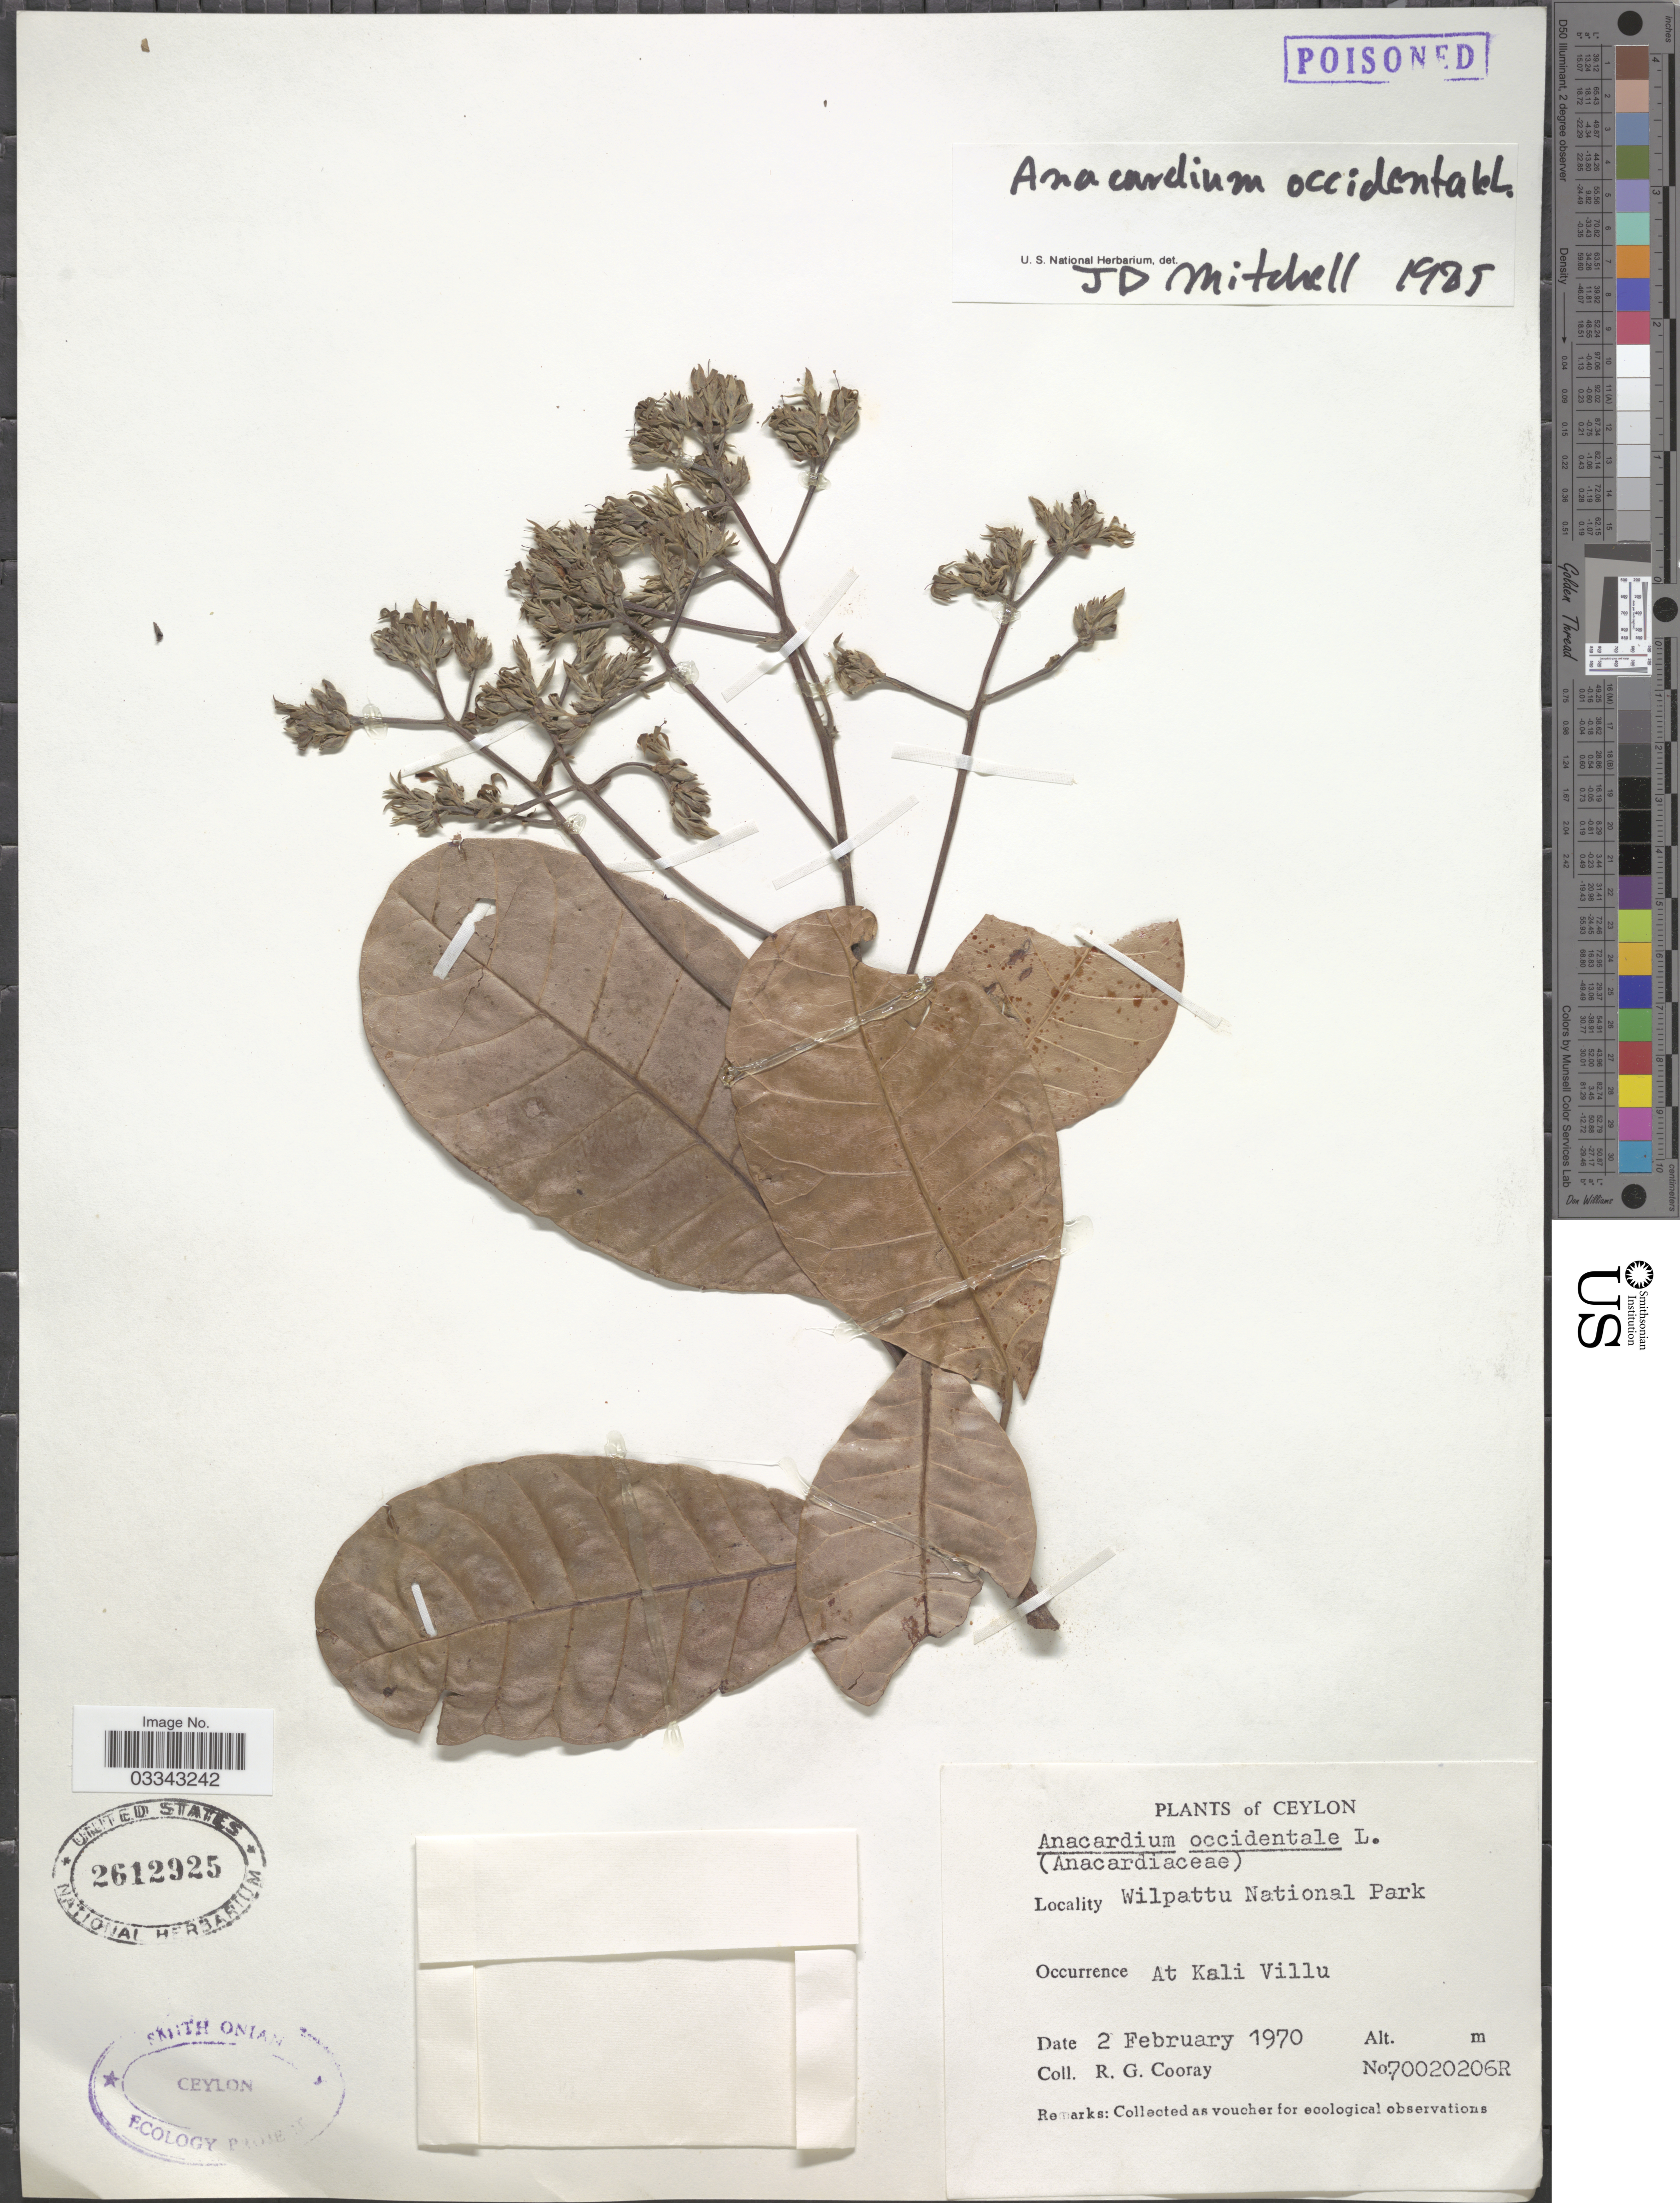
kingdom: Plantae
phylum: Tracheophyta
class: Magnoliopsida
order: Sapindales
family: Anacardiaceae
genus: Anacardium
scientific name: Anacardium occidentale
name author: L.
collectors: R. Cooray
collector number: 70020206R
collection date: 1970-02-02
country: Sri Lanka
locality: Ceylon. Wilpattu National Park. At Kali Villu.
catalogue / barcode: US 2612925